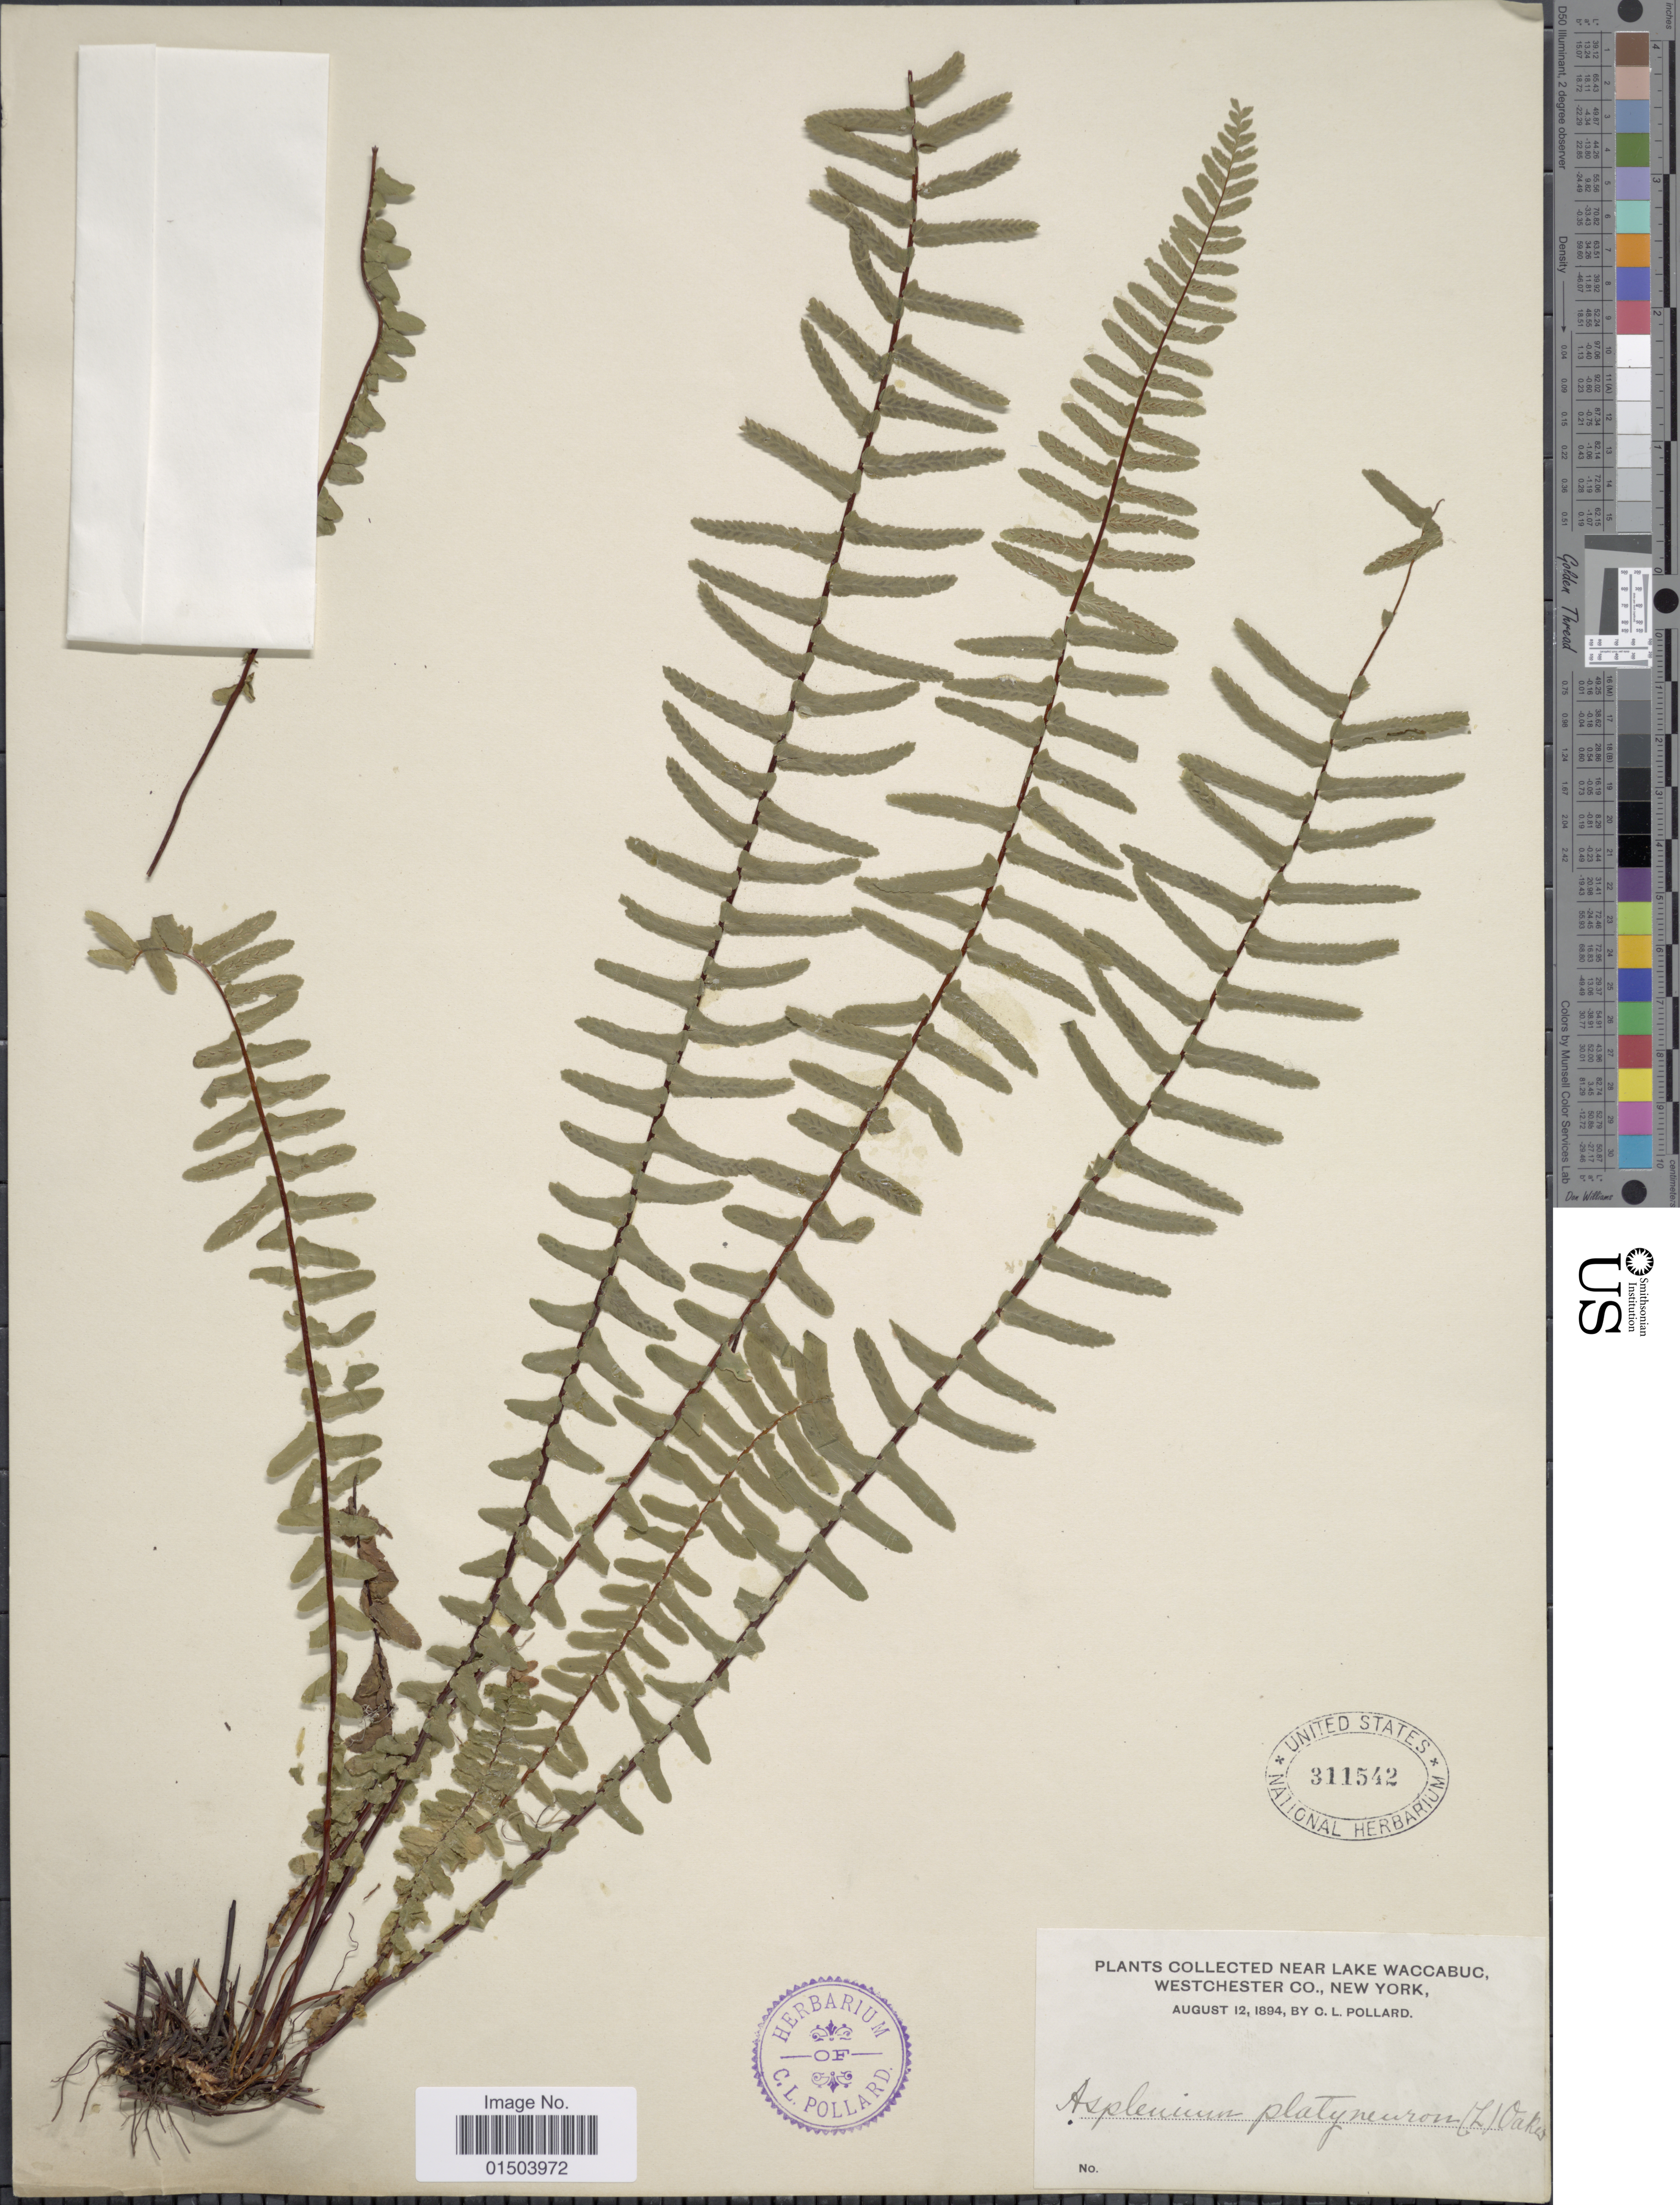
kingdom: Plantae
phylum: Tracheophyta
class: Polypodiopsida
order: Polypodiales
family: Aspleniaceae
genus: Asplenium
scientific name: Asplenium platyneuron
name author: (L.) Britton, Stearns & Poggenb.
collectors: C. L. Pollard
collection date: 1894-08-12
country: United States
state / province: New York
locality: Near Lake Waccabuc, Westchester Co.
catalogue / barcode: US 311542